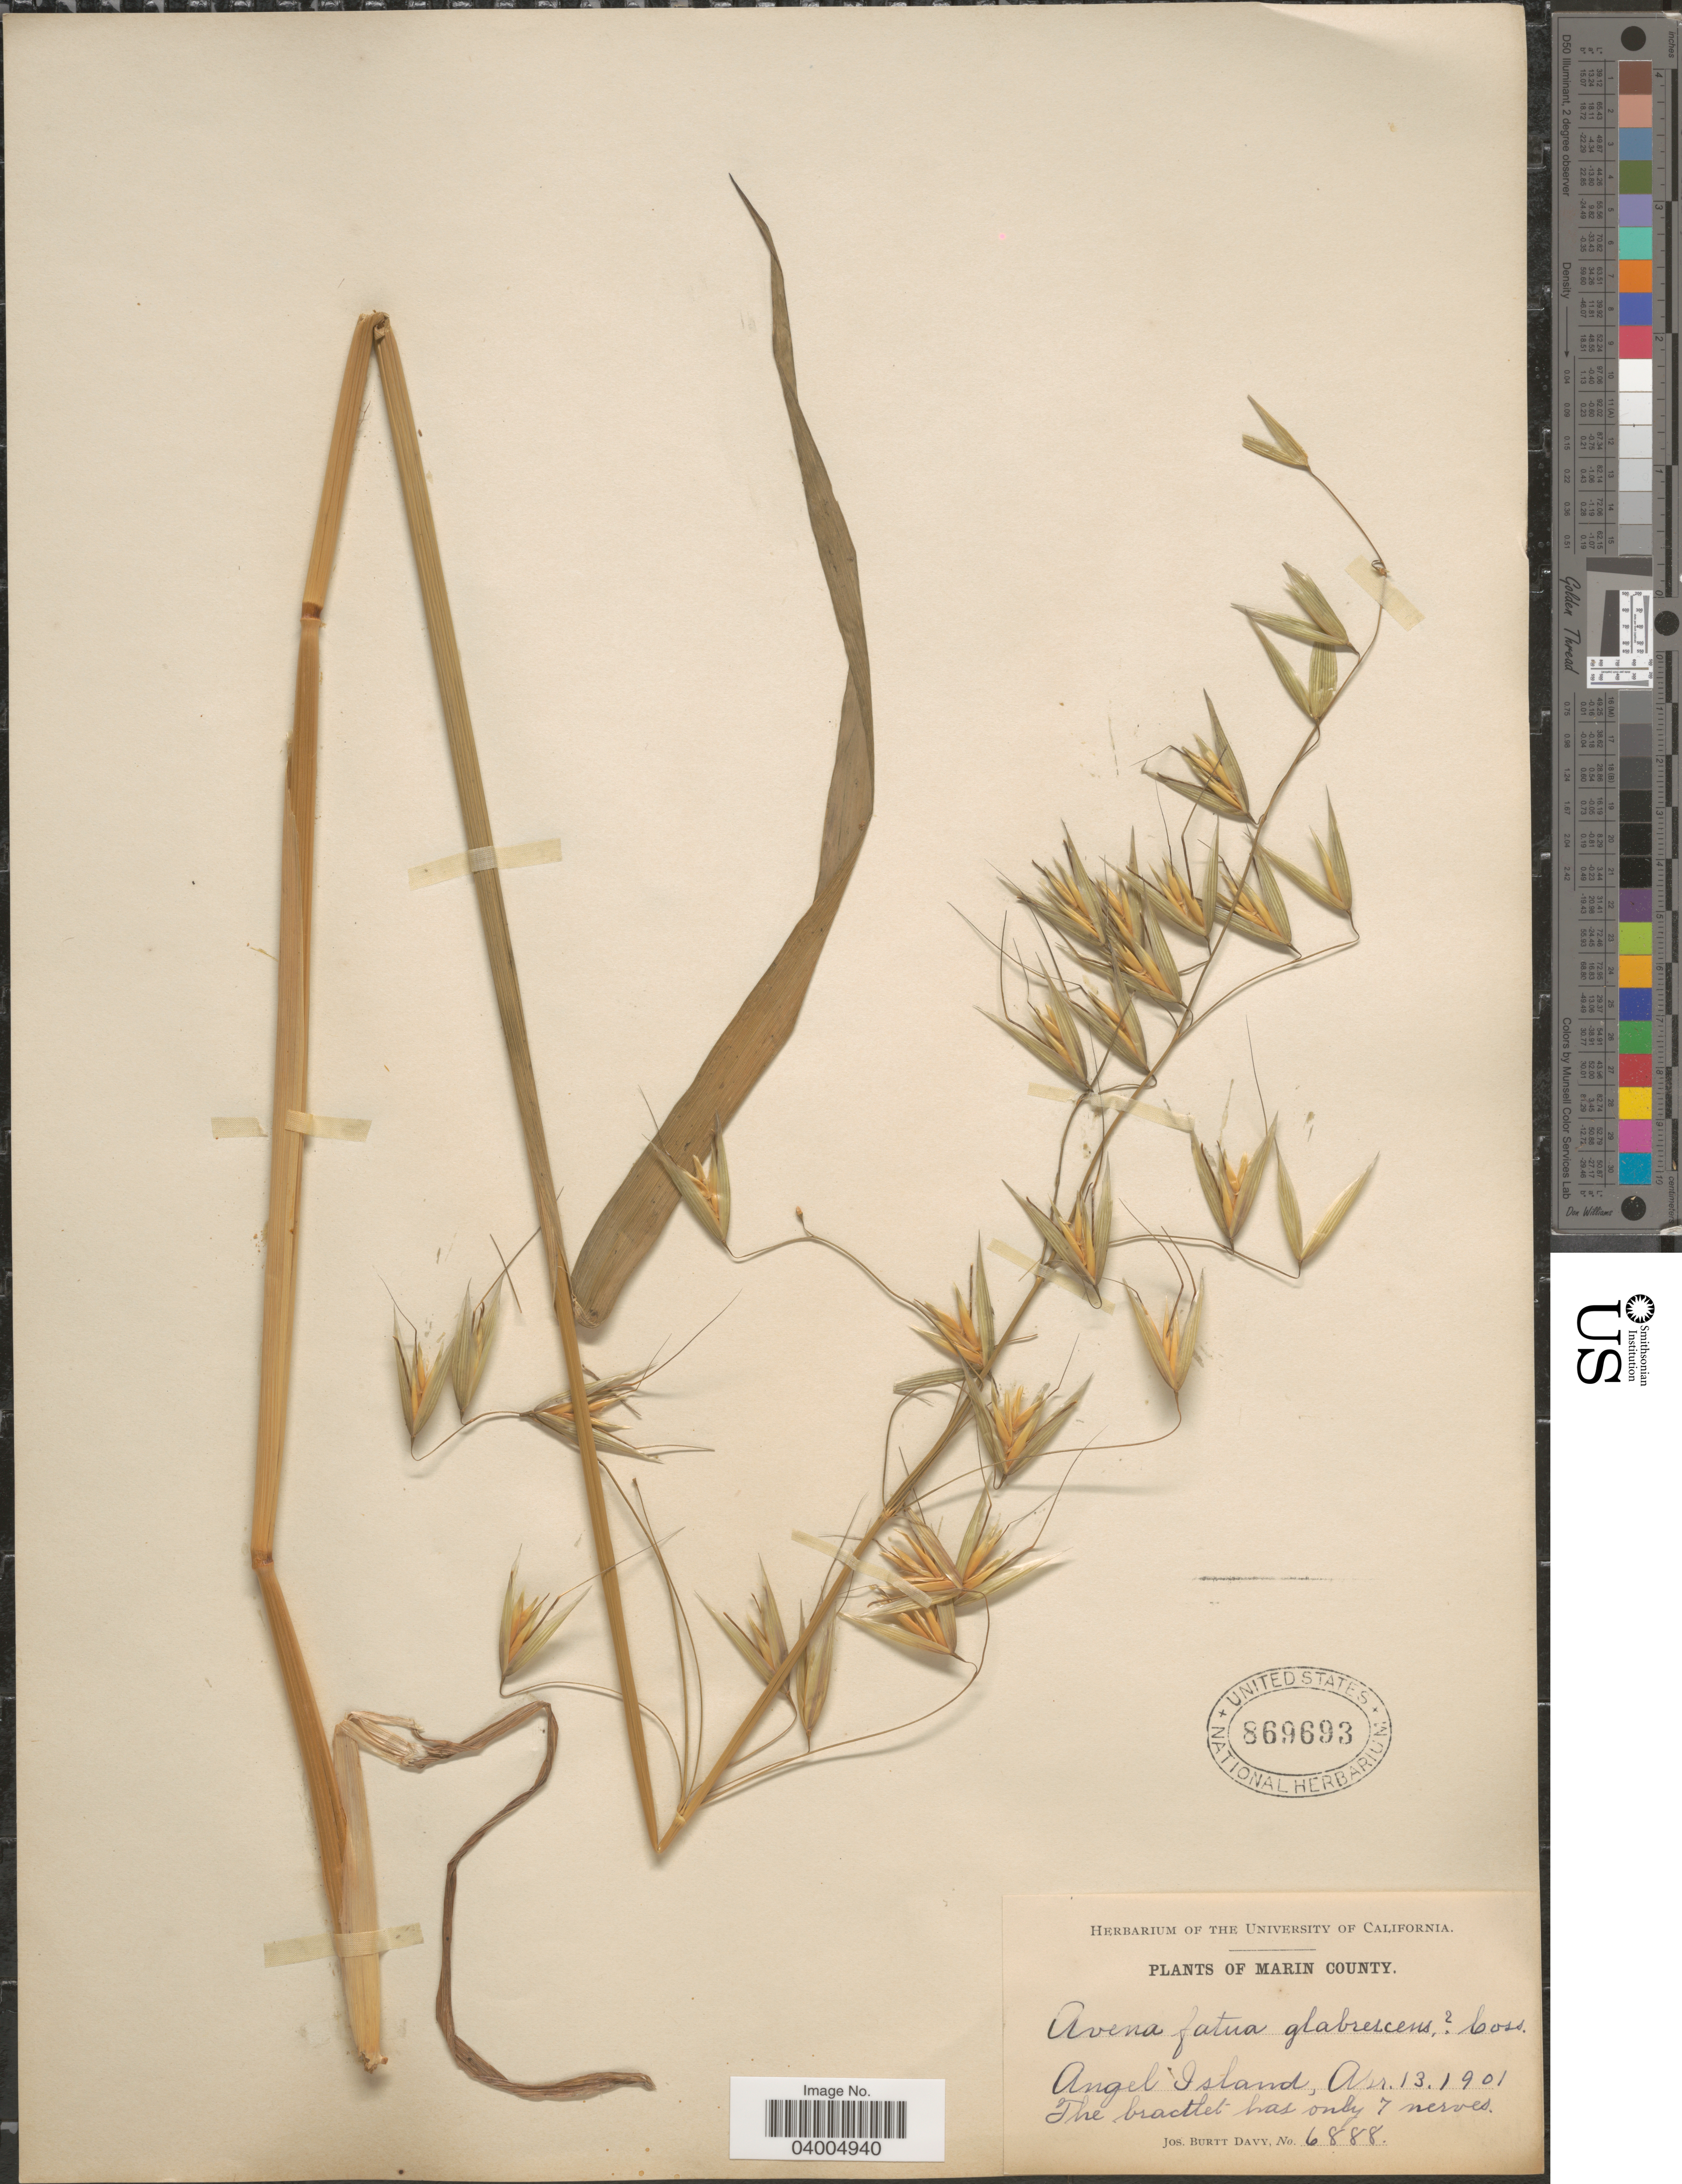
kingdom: Plantae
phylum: Tracheophyta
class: Liliopsida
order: Poales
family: Poaceae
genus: Avena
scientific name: Avena fatua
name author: L.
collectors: J. Burtt Davy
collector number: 6888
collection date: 1901-04-13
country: United States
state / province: California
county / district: Marin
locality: Marin County. Angel Island.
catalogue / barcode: US 869693